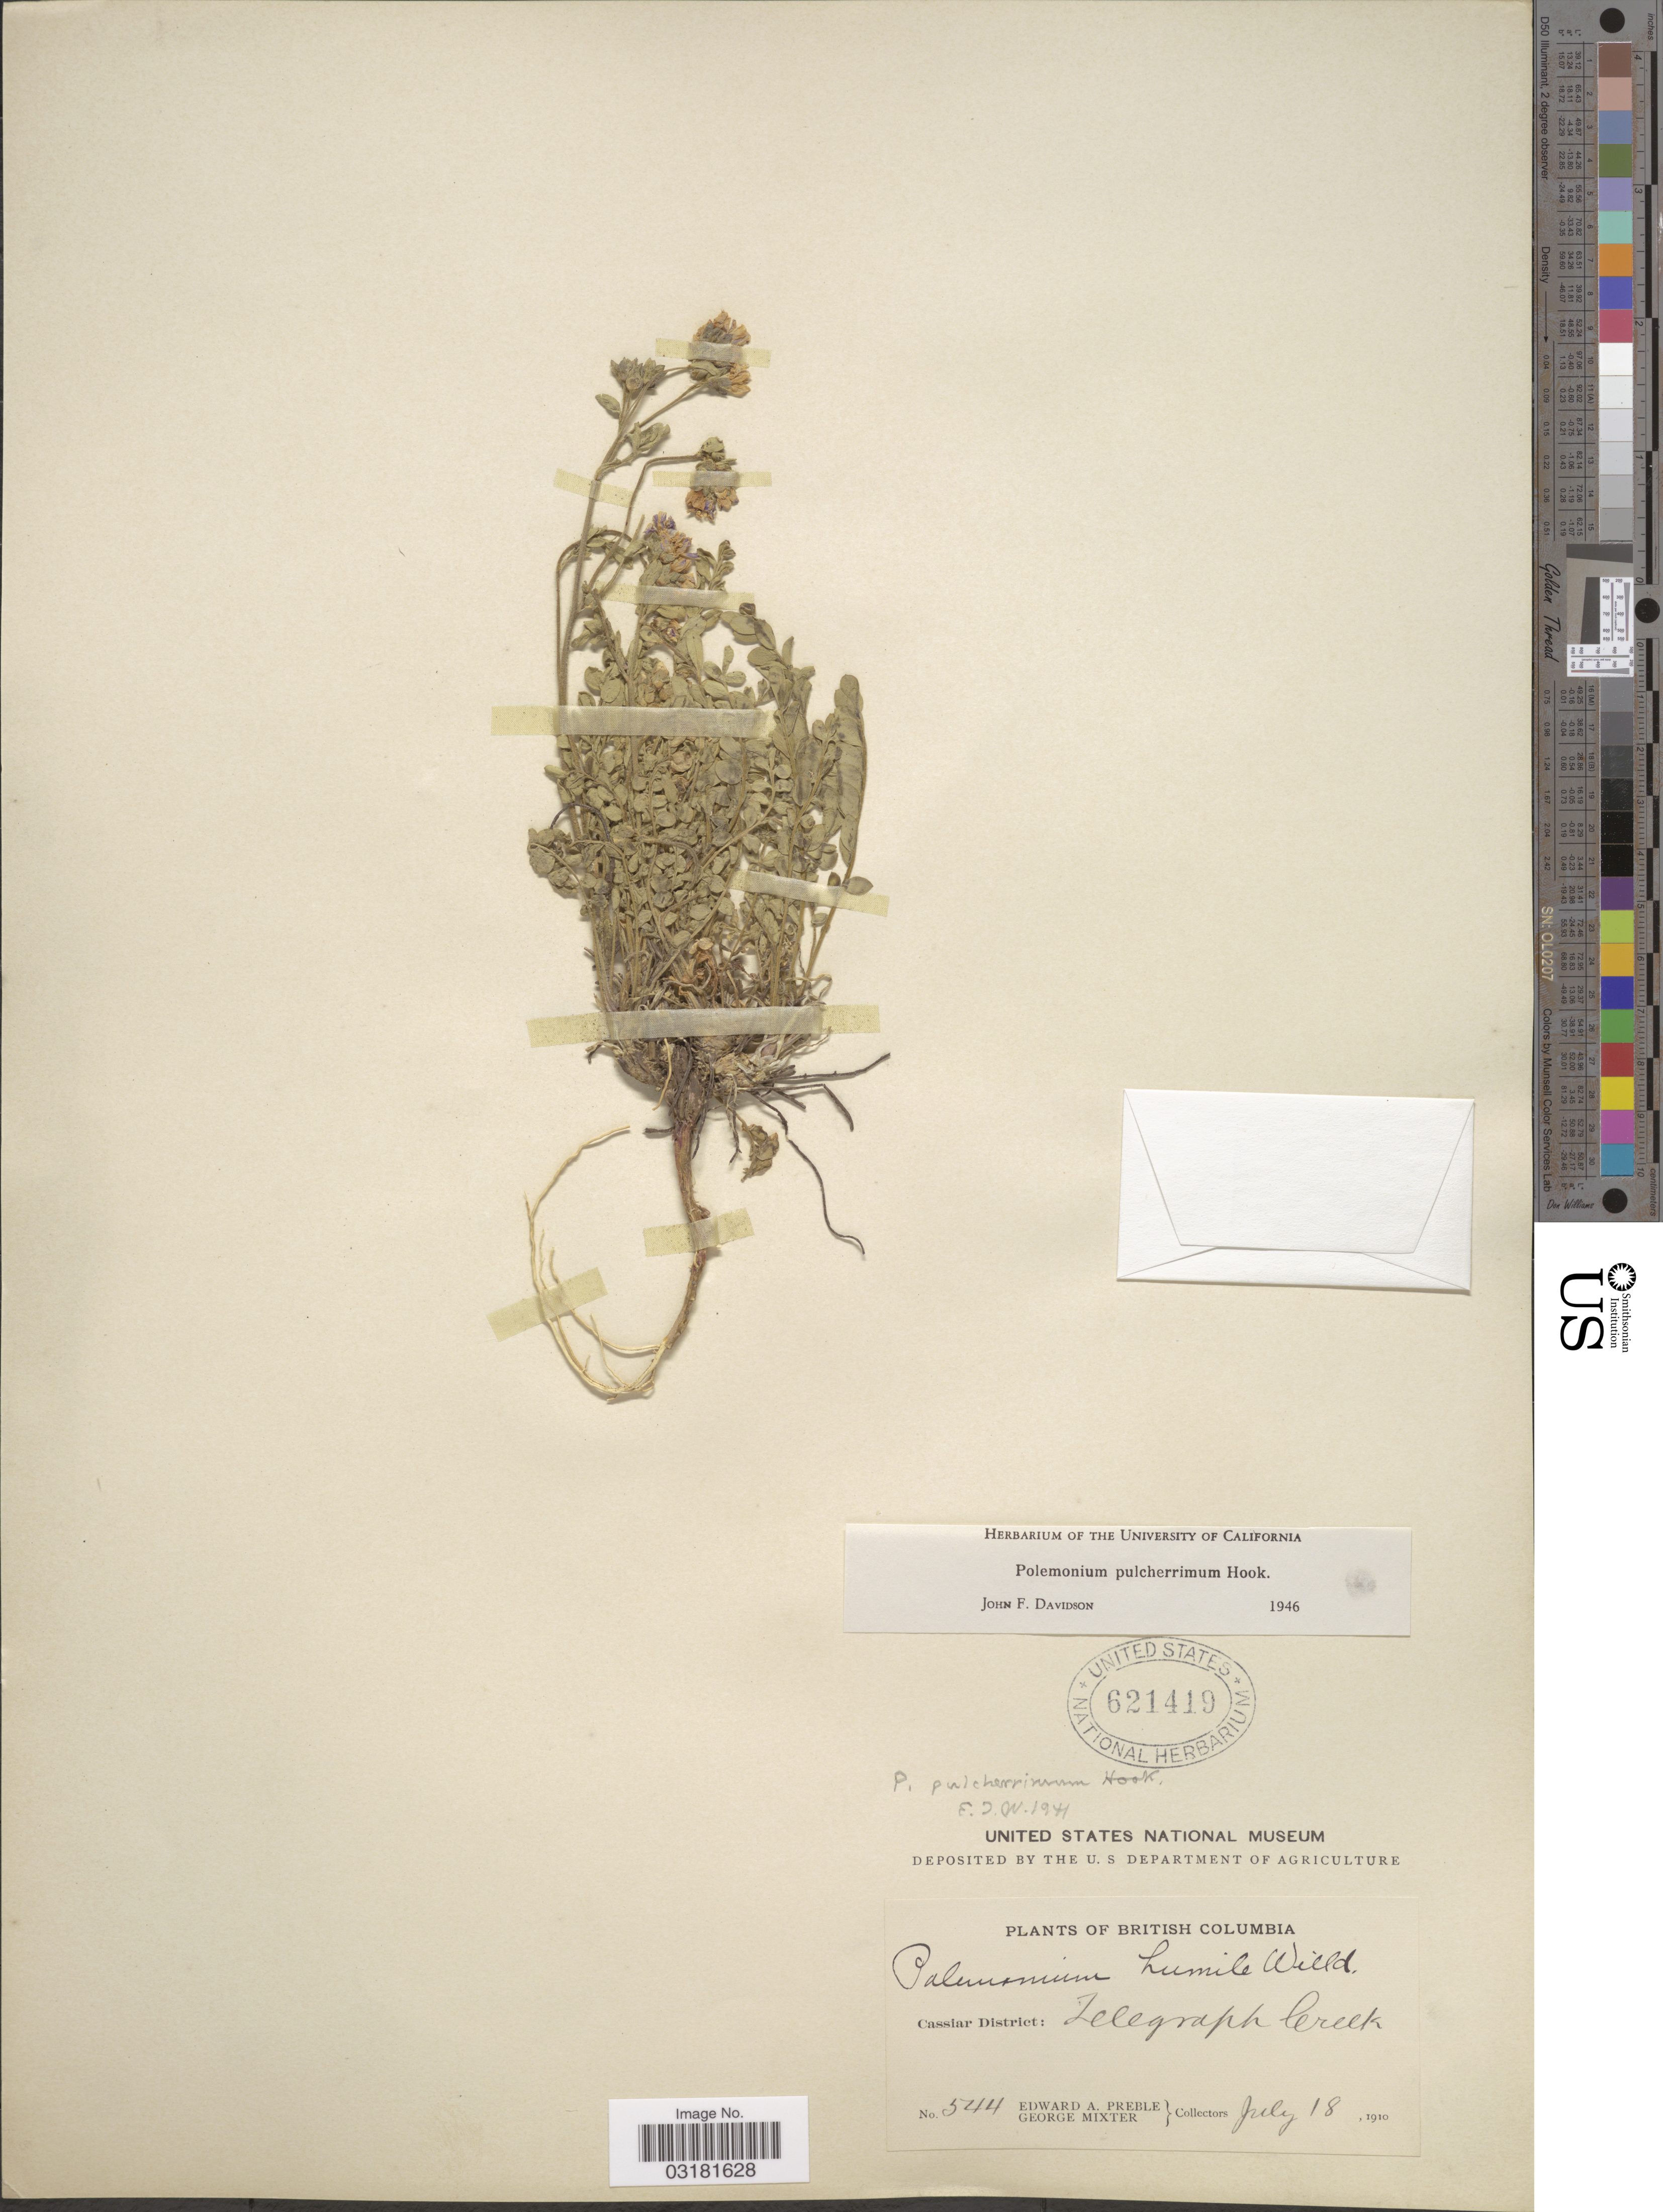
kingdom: Plantae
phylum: Tracheophyta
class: Magnoliopsida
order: Ericales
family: Polemoniaceae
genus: Polemonium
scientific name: Polemonium pulcherrimum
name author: Hook.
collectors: E. Preble & G. Mixter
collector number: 544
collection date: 1910-07-18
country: Canada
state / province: British Columbia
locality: Cassiar District: Telegraph Creek.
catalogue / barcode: US 621419